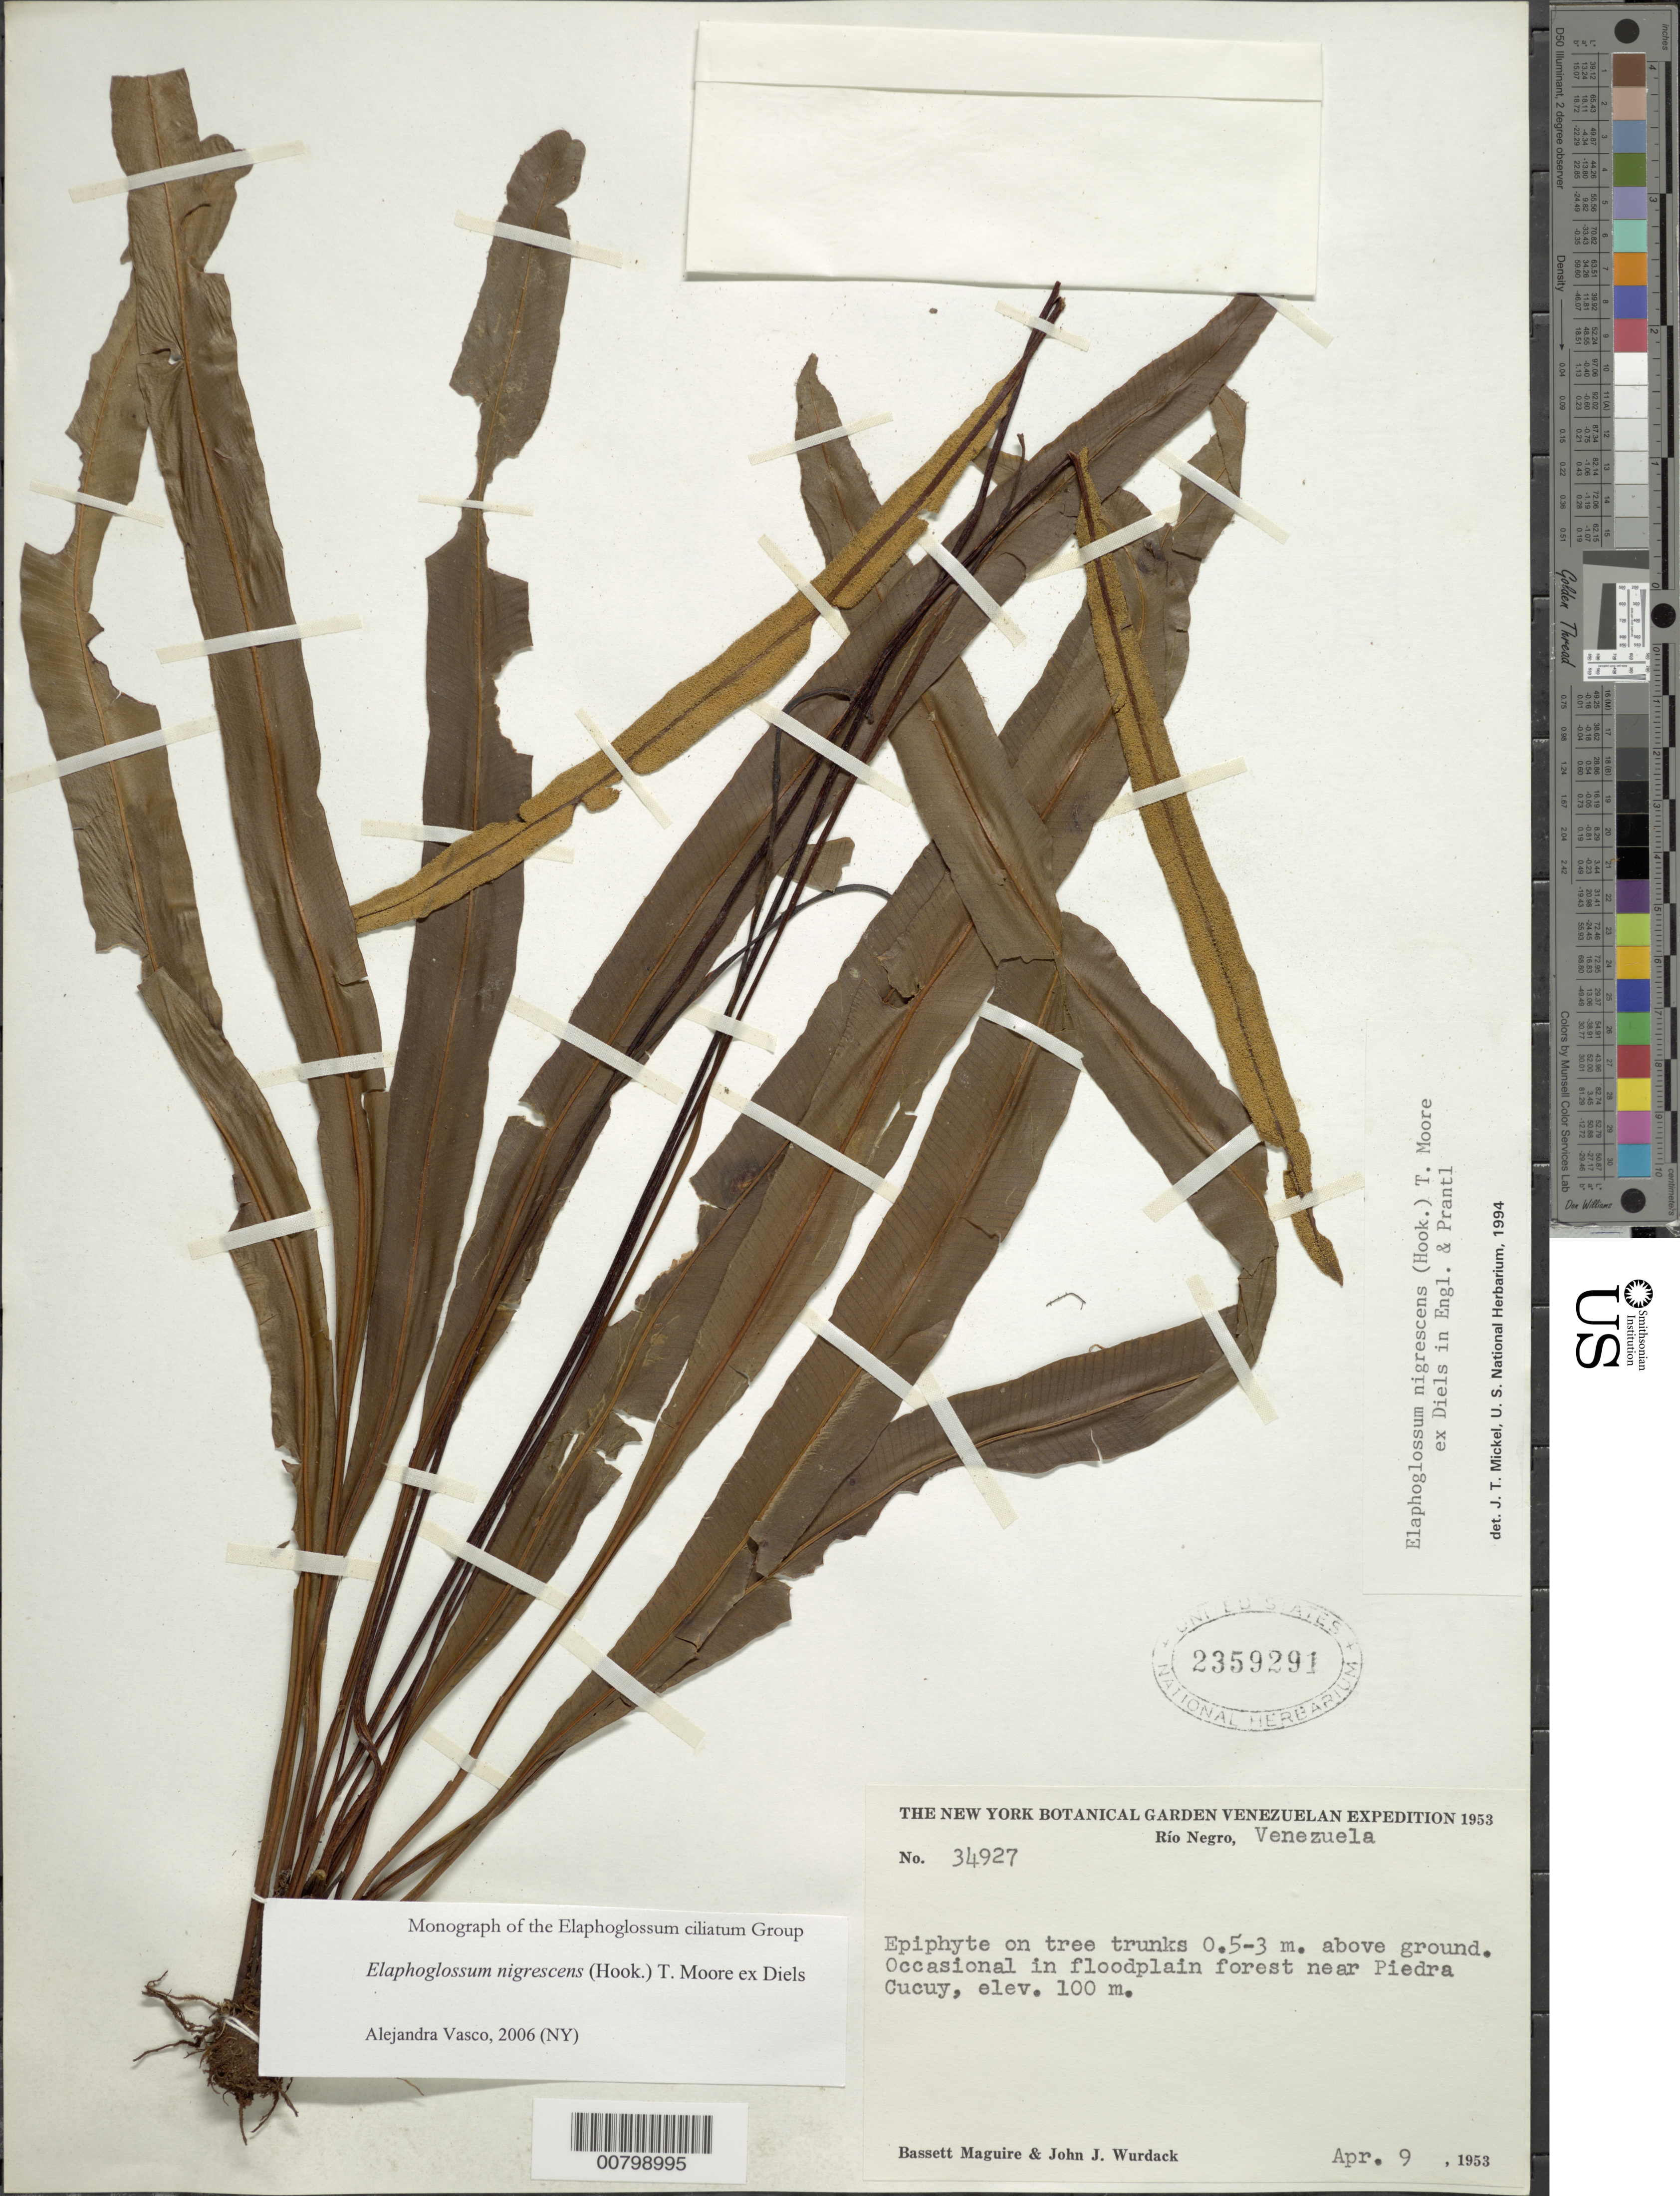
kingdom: Plantae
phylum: Tracheophyta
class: Polypodiopsida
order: Polypodiales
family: Dryopteridaceae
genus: Elaphoglossum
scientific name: Elaphoglossum nigrescens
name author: (Hook.) T. Moore ex Diels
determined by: Mickel, J. T., (NY), New York Botanical Garden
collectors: B. Maguire & J. J. Wurdack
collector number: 34927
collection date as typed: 9-Apr-53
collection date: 1953-04-09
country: Venezuela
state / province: Amazonas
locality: Río Negro, Piedra Cucuy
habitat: Floodplain forest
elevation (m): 100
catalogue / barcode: US 2359291